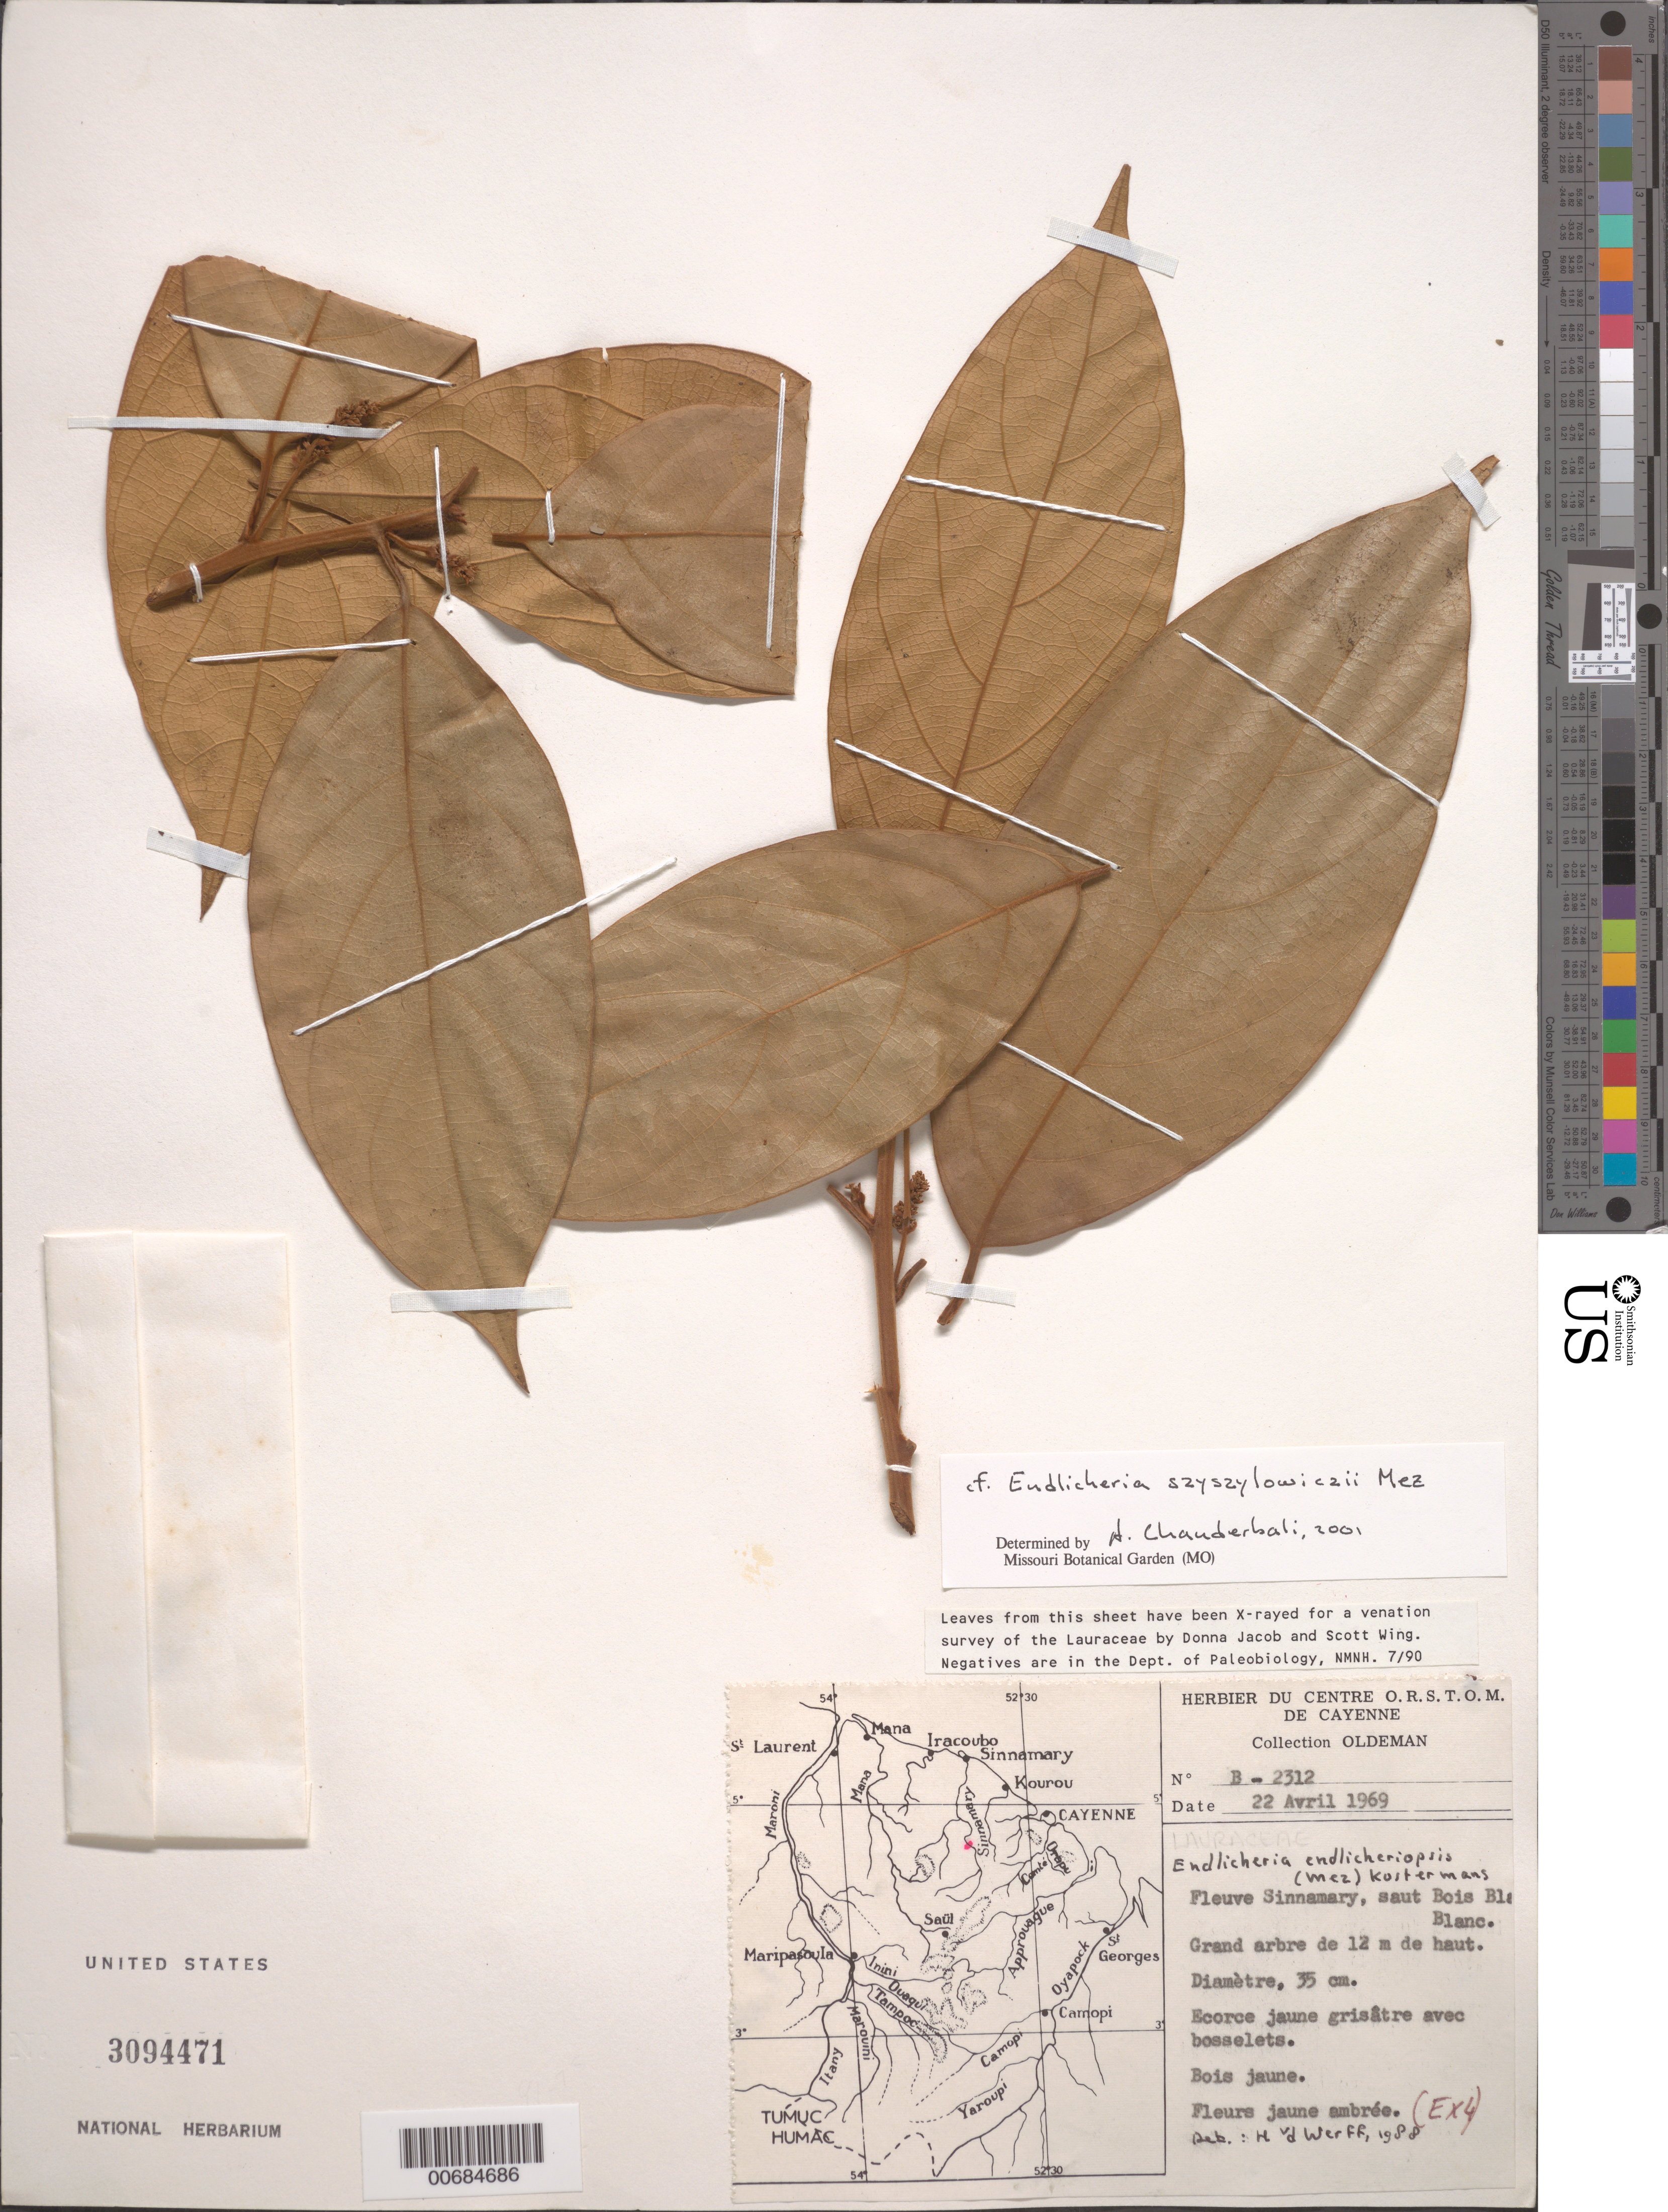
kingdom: Plantae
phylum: Tracheophyta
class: Magnoliopsida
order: Laurales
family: Lauraceae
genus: Endlicheria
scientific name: Endlicheria szyszyloviczii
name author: Mez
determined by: Chanderbali, Andre Shashi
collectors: R. Oldeman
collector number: B 2312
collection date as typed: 22-Apr-69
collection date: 1969-04-22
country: French Guiana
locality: Fleuve Sinnamary, Saut Bois Blanc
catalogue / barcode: US 3094471